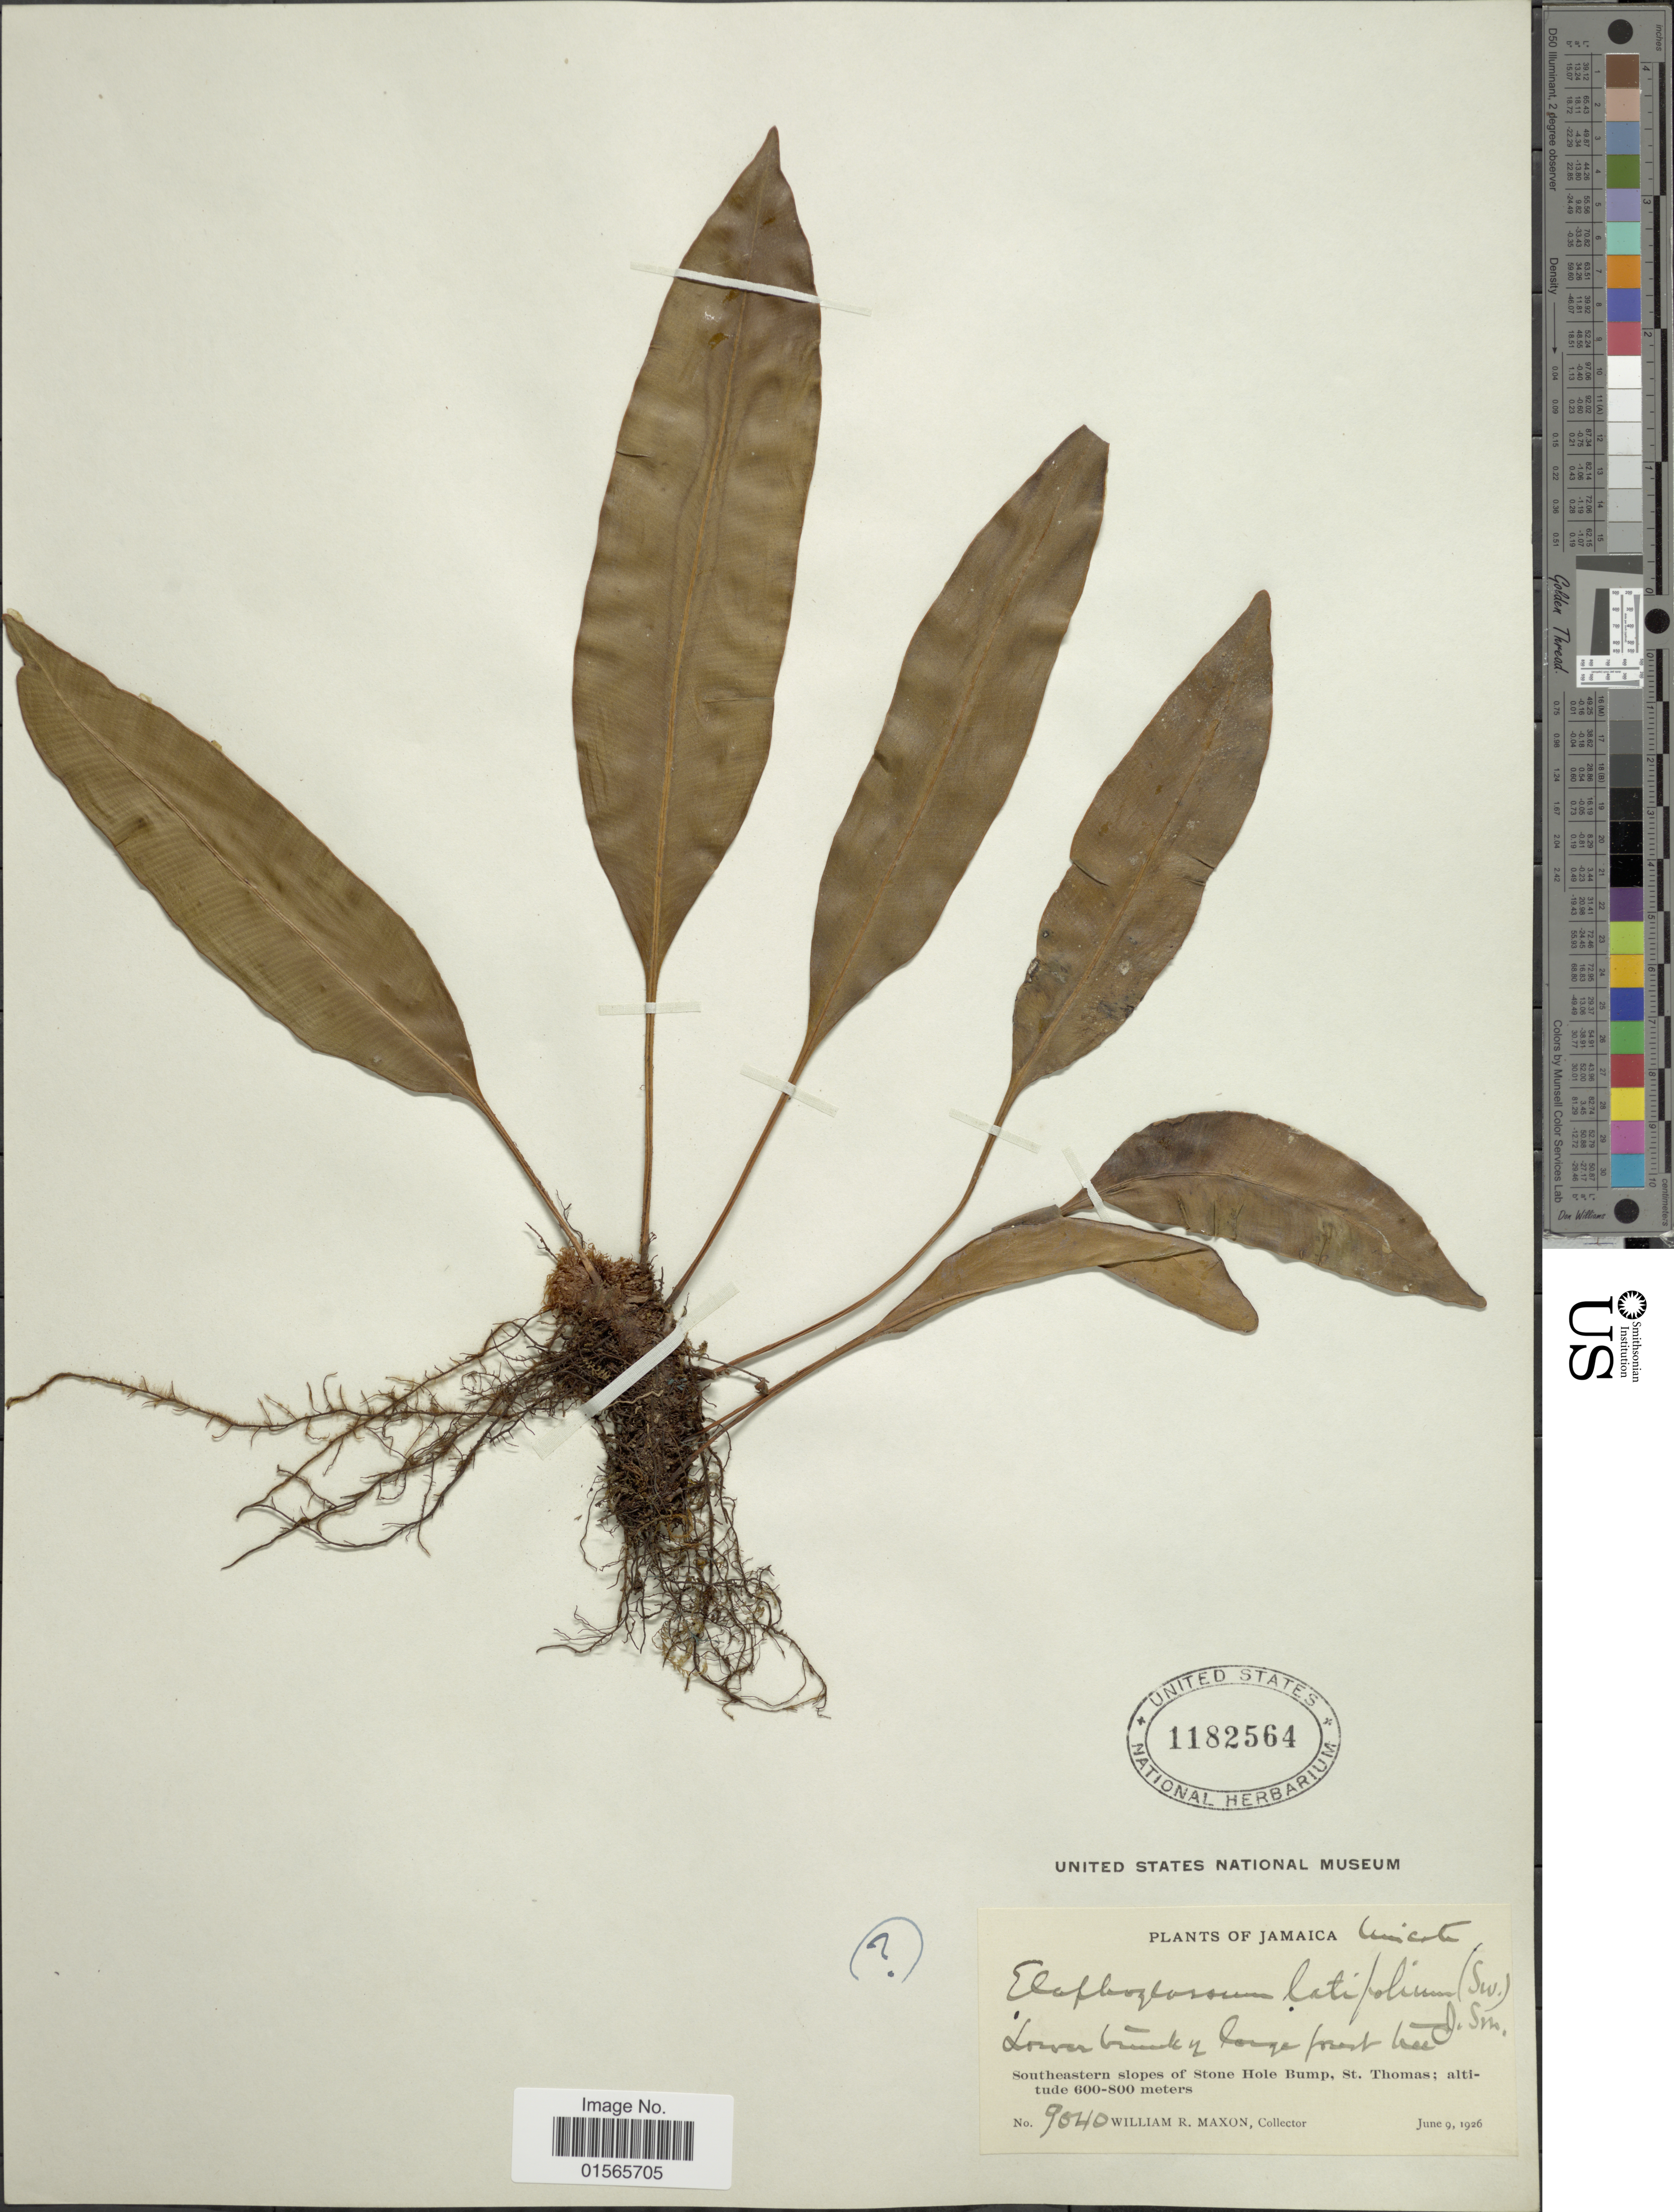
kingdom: Plantae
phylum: Tracheophyta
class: Polypodiopsida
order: Polypodiales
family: Dryopteridaceae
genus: Elaphoglossum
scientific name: Elaphoglossum maxonii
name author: Underw. ex C.V. Morton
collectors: W. R. Maxon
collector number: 9040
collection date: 1926-06-09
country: Jamaica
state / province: Saint Thomas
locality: Southern slopes of Stone Hole Bump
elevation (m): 600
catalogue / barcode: US 1182564